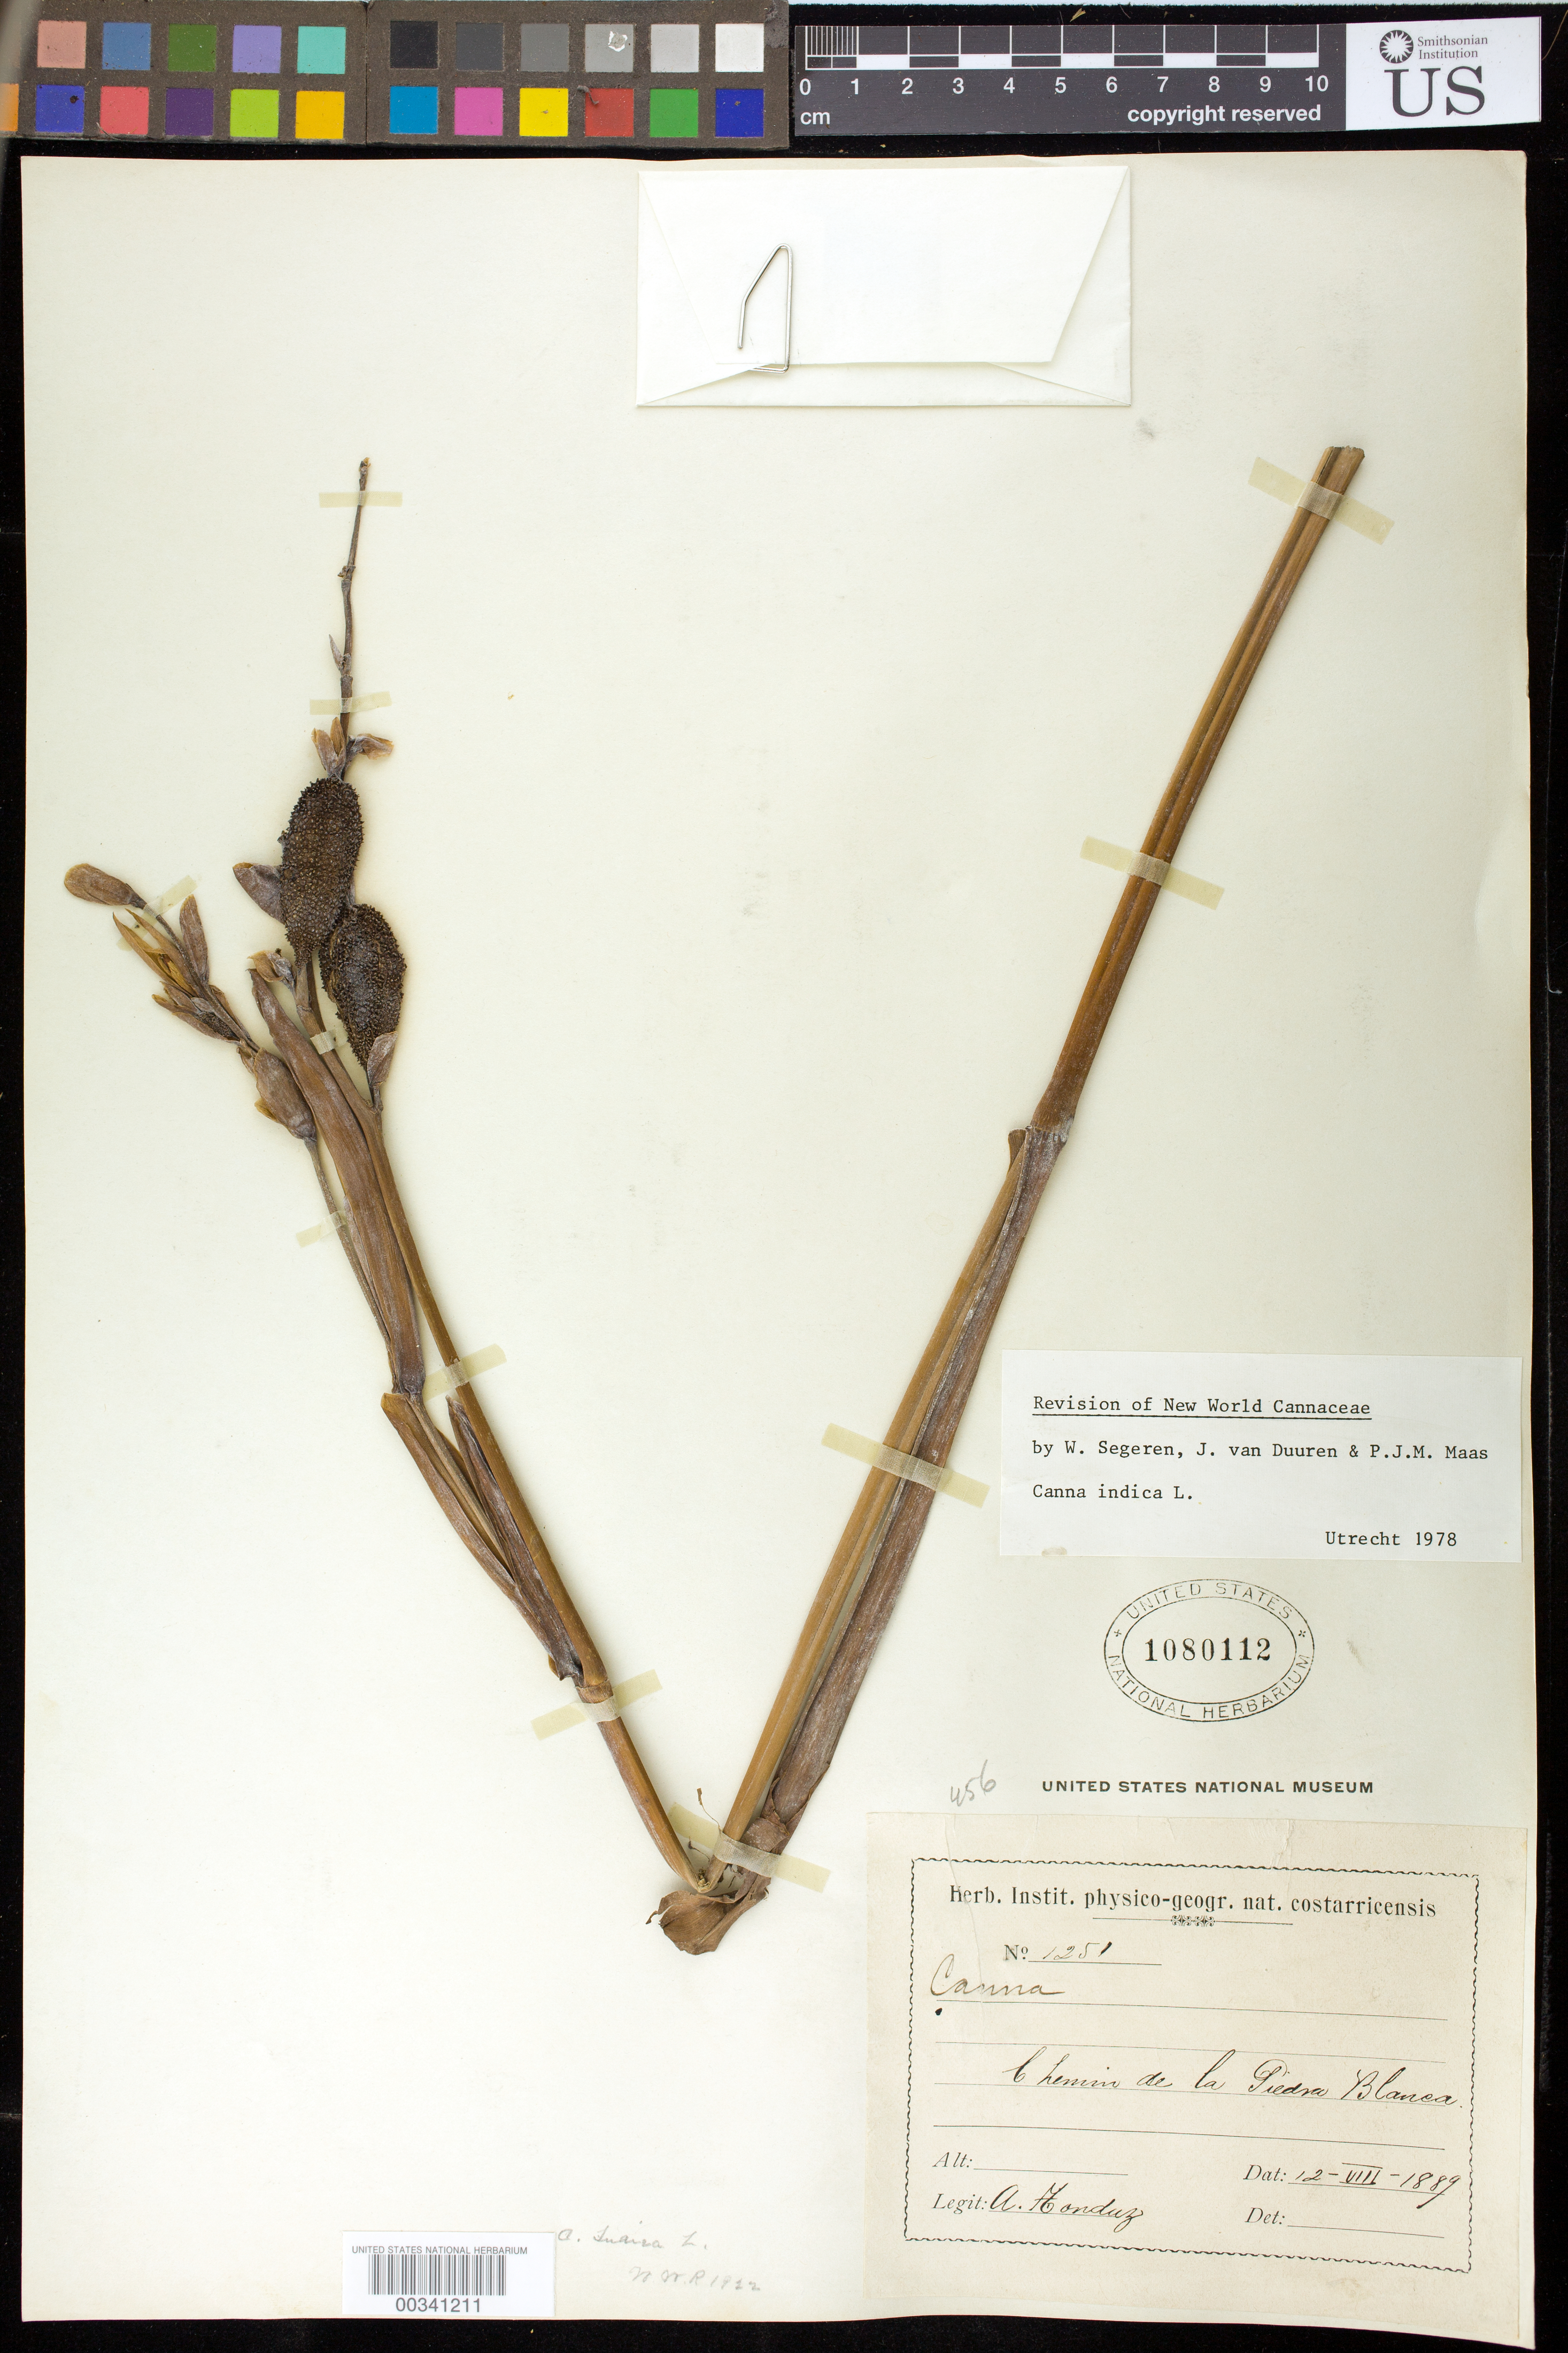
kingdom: Plantae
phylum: Tracheophyta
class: Liliopsida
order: Zingiberales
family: Cannaceae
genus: Canna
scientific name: Canna indica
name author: L.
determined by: Segeren, W.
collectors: A. Tonduz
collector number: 1251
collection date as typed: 12 Aug 1889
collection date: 1889-08-12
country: Costa Rica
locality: Chemin de la Piedra Blanca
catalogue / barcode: US 1080112